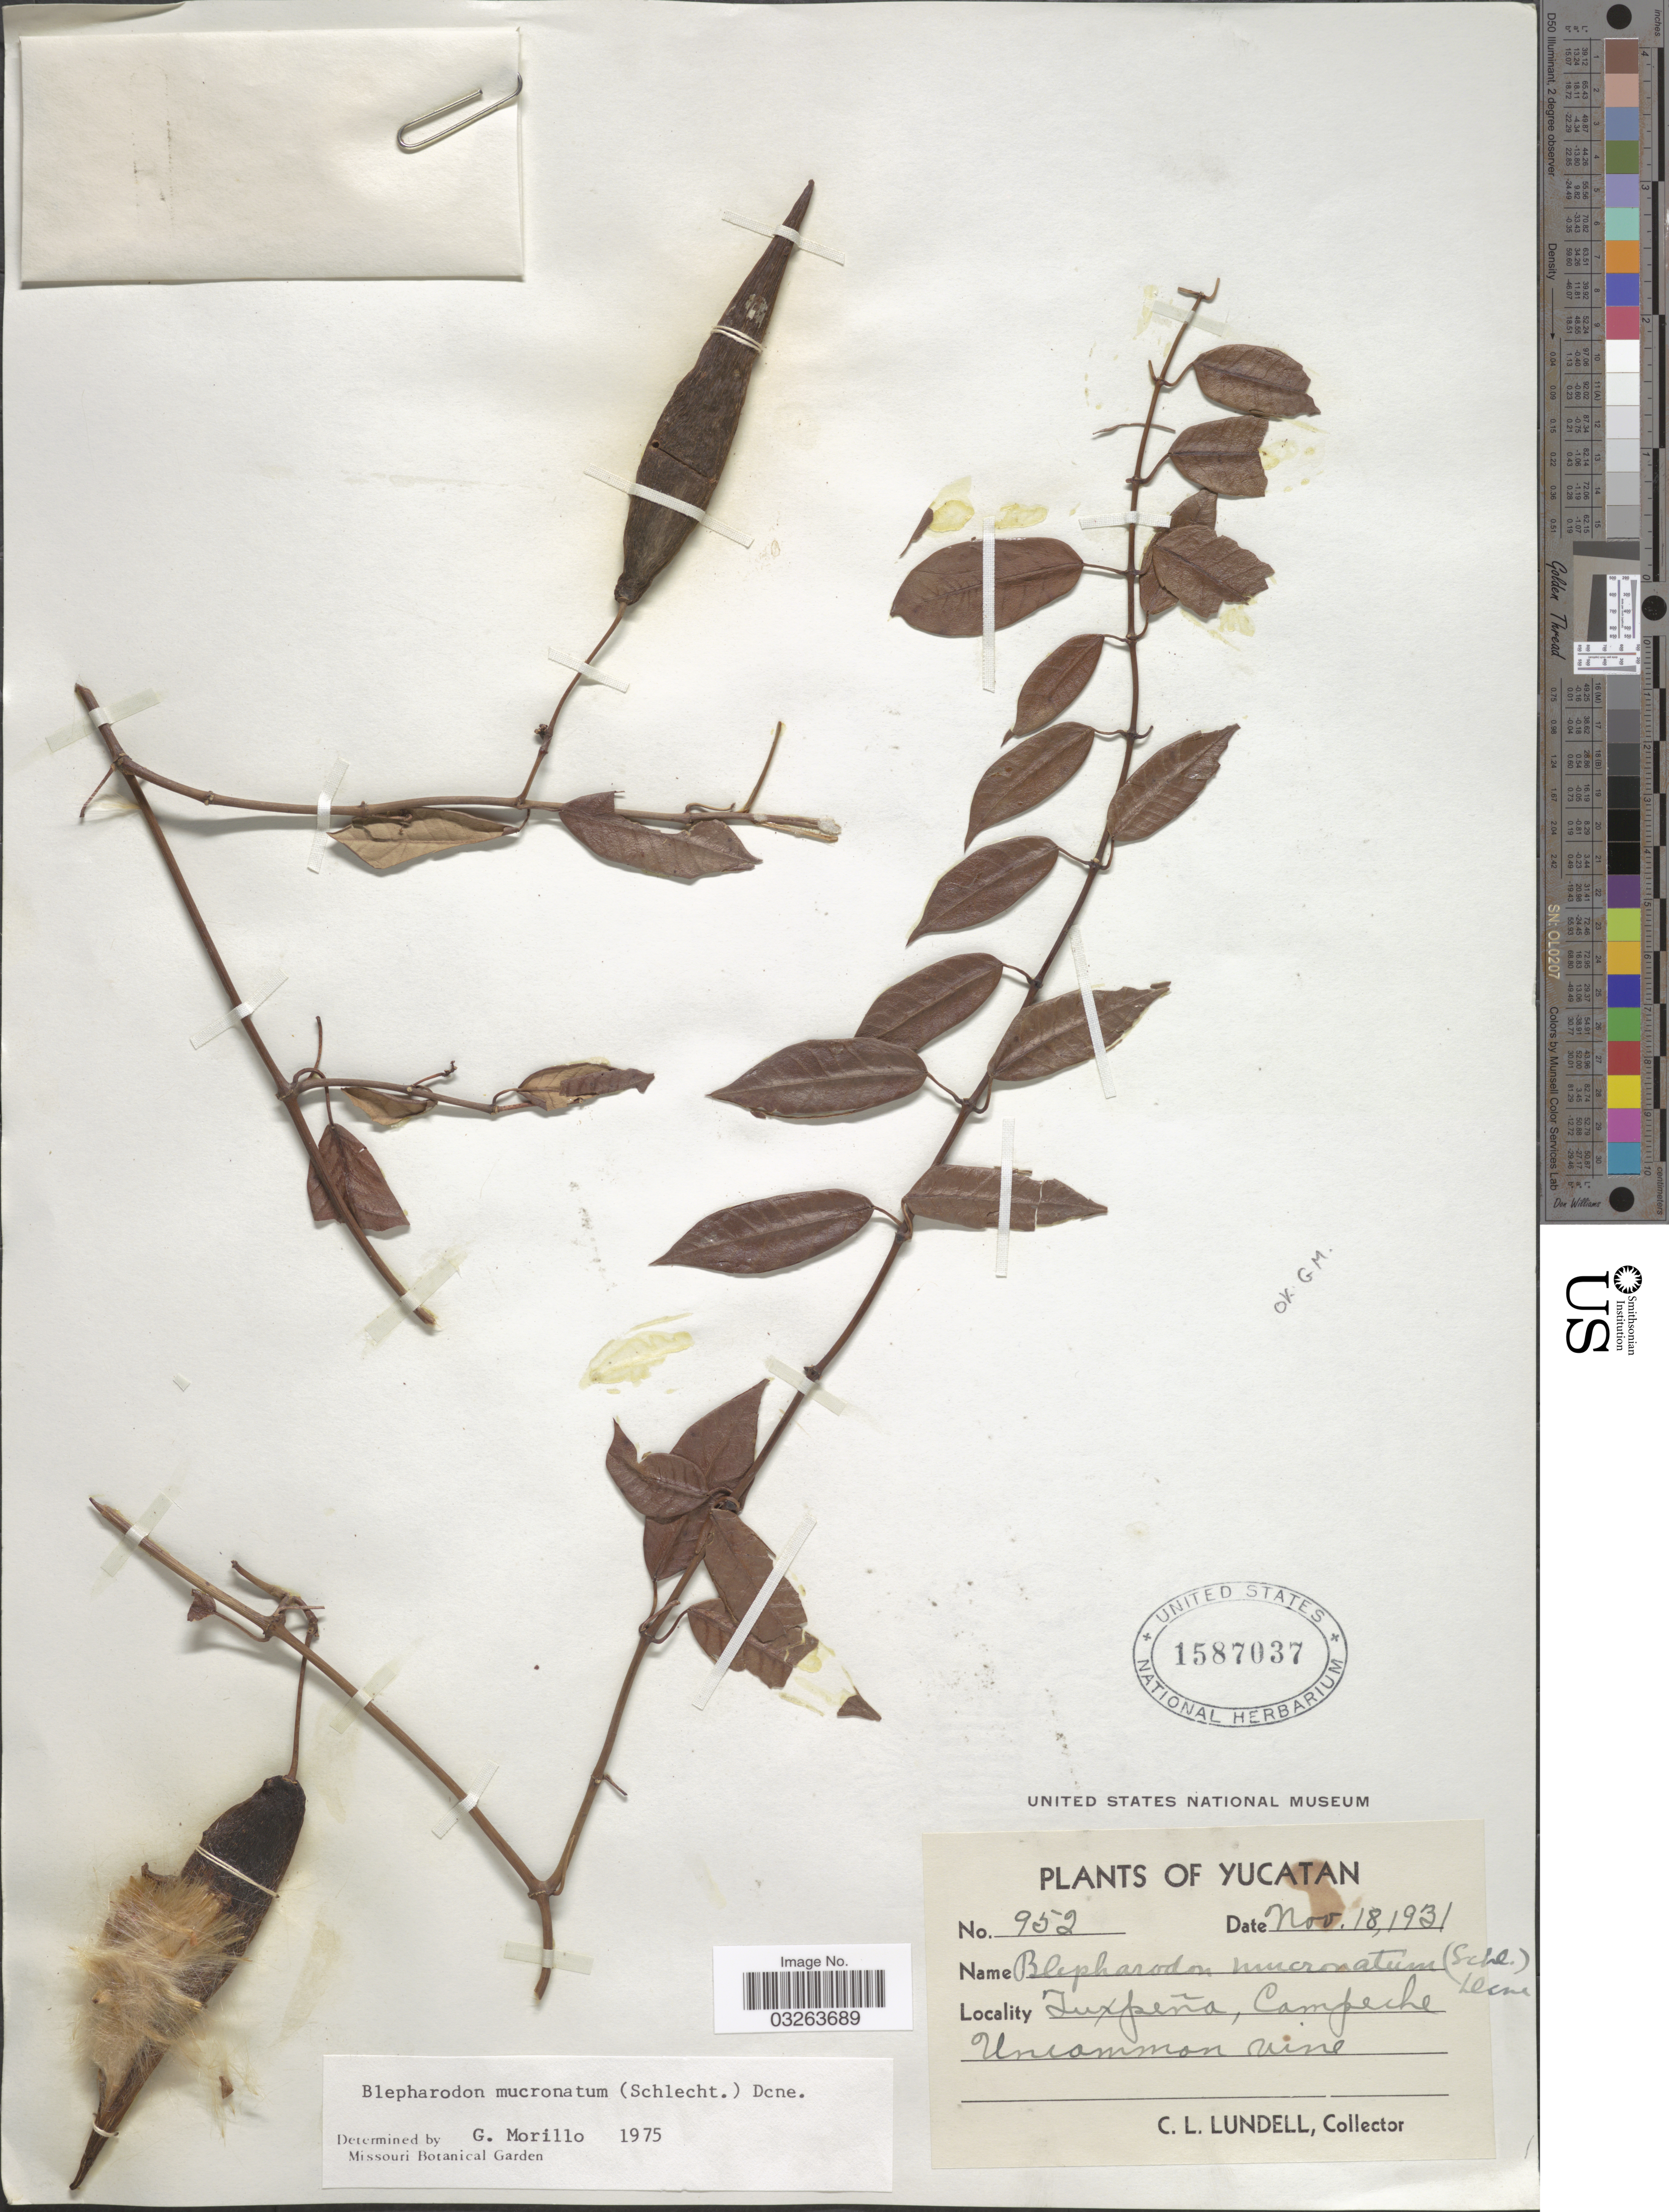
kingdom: Plantae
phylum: Tracheophyta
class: Magnoliopsida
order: Gentianales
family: Apocynaceae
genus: Blepharodon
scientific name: Blepharodon mucronatum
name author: (Schltdl.) Decne.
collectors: C. L. Lundell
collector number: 952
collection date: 1931-11-18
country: Mexico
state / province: Campeche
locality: Tuxpeña, Campeche.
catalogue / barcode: US 1587037